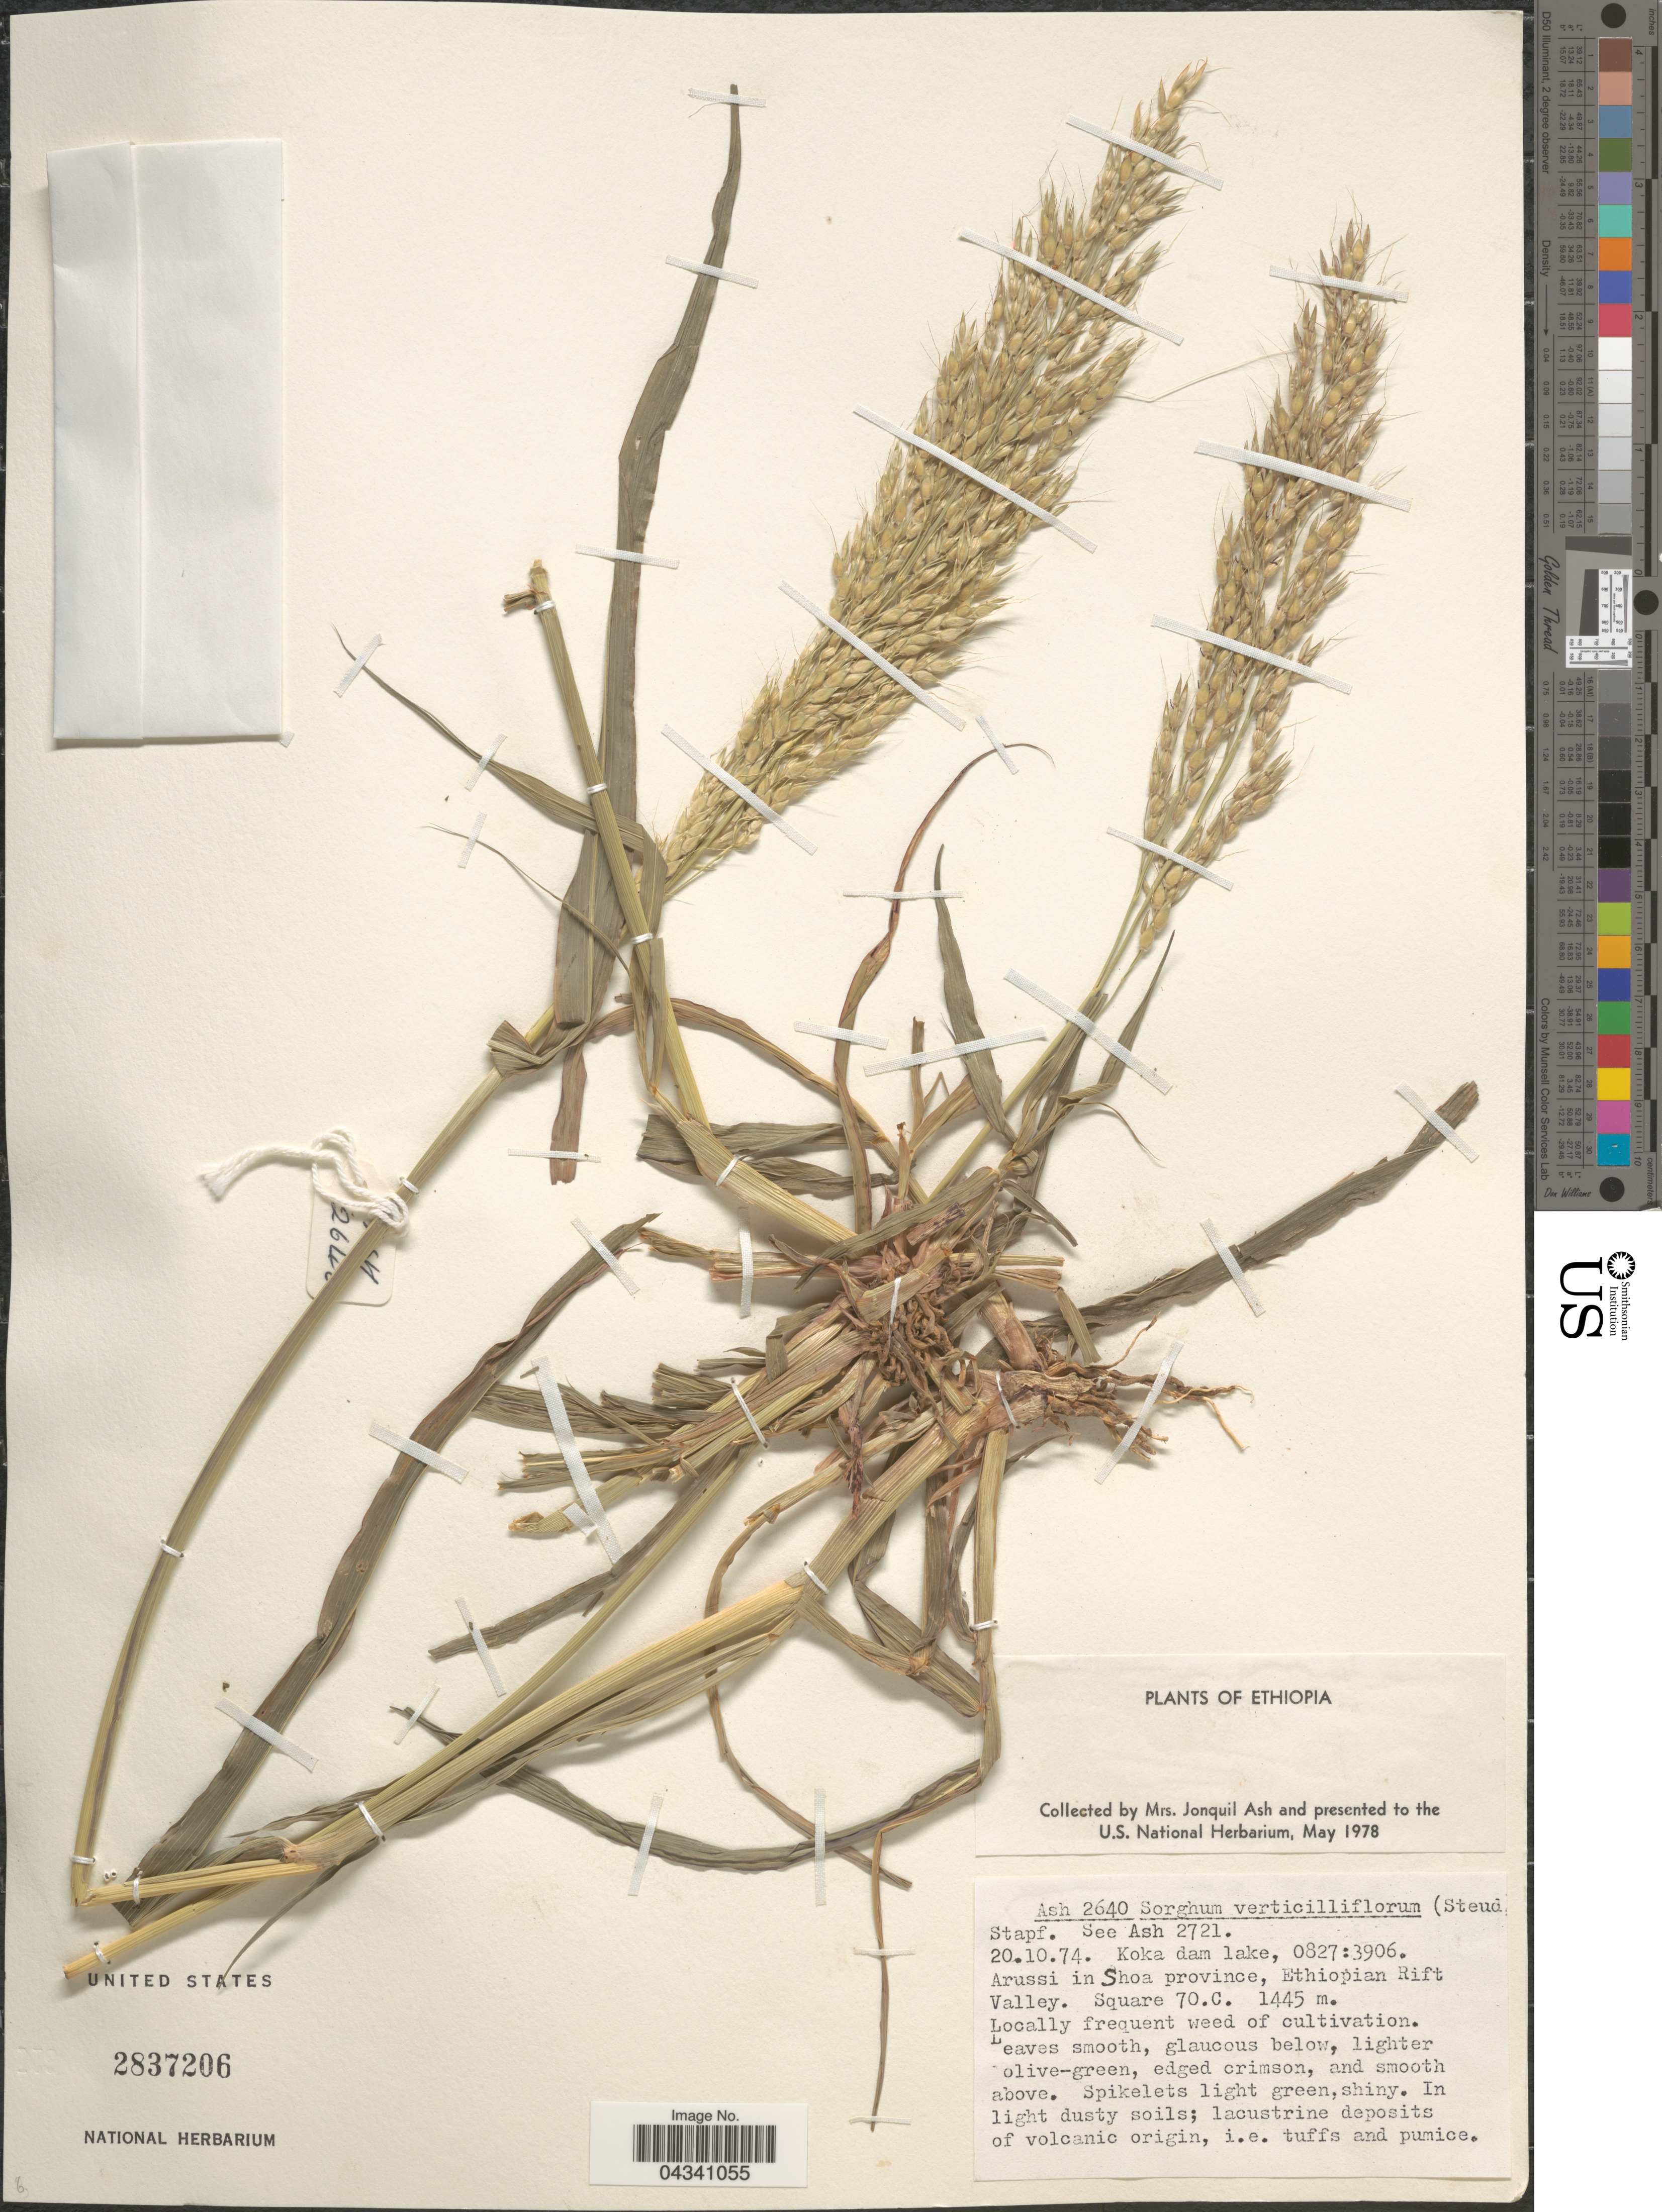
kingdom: Plantae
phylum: Tracheophyta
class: Liliopsida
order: Poales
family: Poaceae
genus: Sorghum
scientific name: Sorghum arundinaceum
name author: (Desv.) Stapf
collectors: J. Ash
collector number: Ash 2640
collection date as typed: Transcribed d/m/y: 20/10/74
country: Ethiopia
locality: Koka dam lake, 0827:3906. Arussi in Shoa Province, Ethiopian Rift Valley. Square 70.C.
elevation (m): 1445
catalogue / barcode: US 2837206